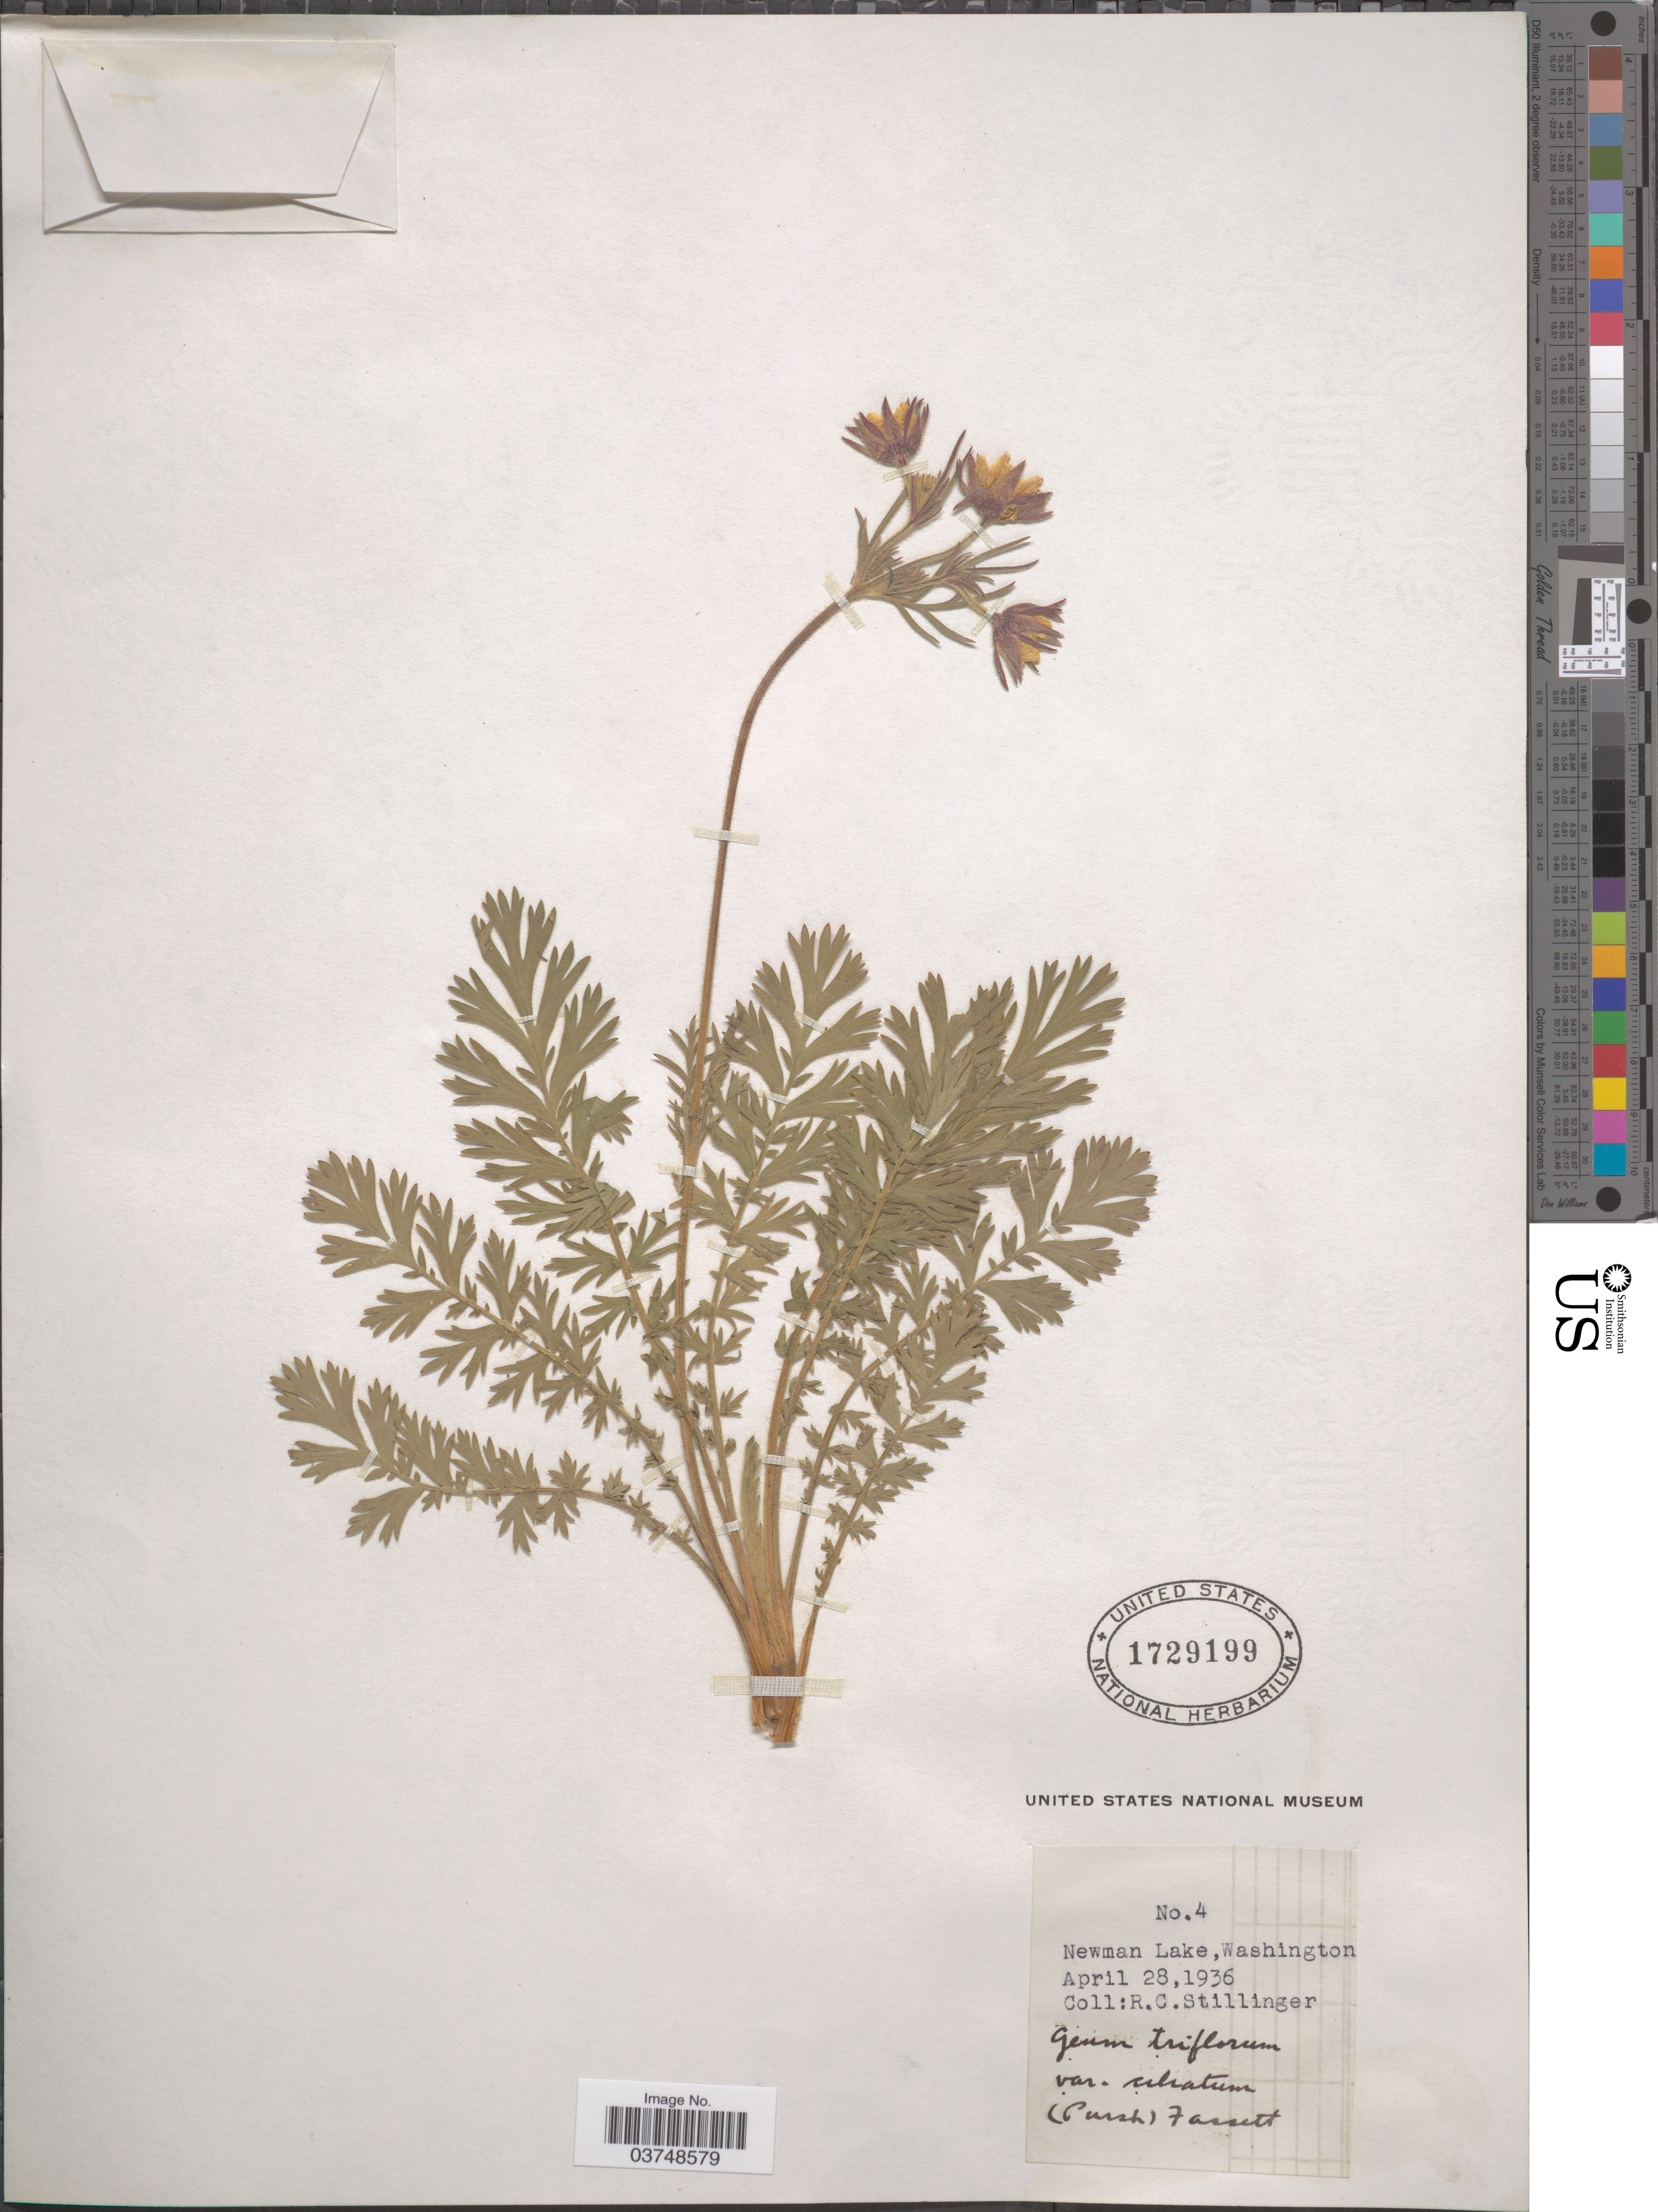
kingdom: Plantae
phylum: Tracheophyta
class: Magnoliopsida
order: Rosales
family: Rosaceae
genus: Geum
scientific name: Geum triflorum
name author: Pursh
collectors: R. Stillinger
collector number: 4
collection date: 1936-04-28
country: United States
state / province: Washington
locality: Newman Lake.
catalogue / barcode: US 1729199